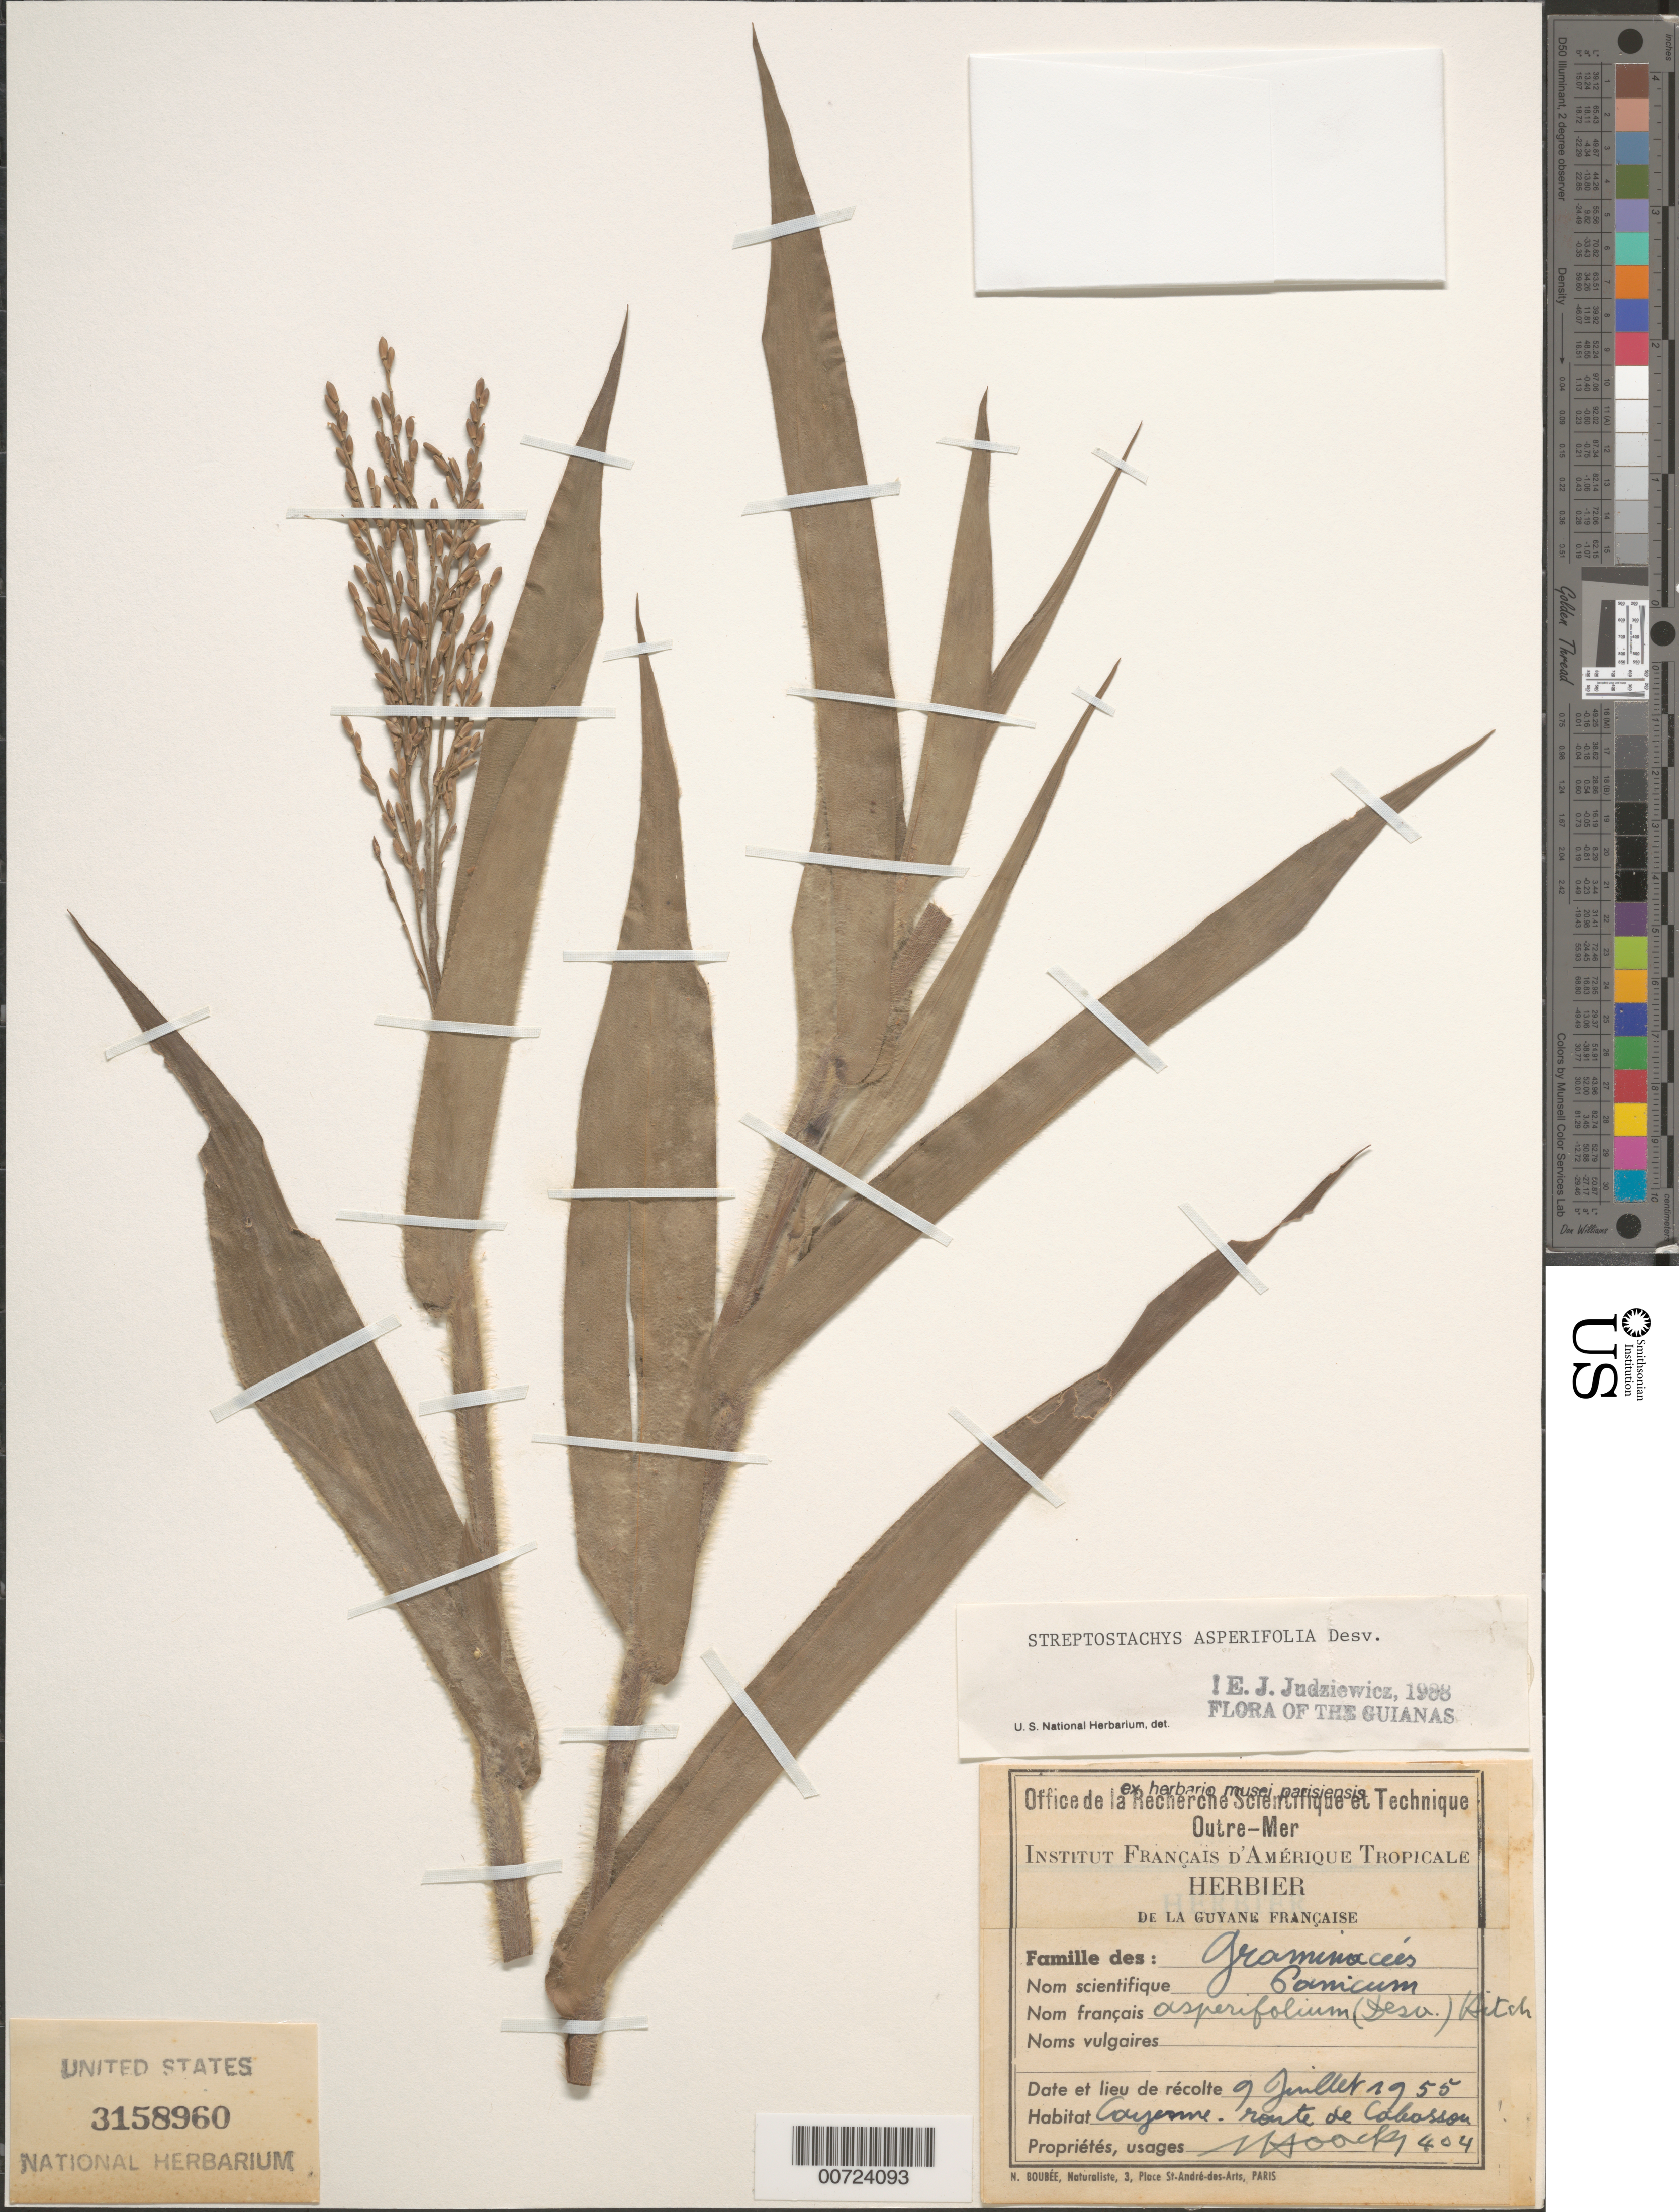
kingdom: Plantae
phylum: Tracheophyta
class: Liliopsida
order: Poales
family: Poaceae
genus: Streptostachys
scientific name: Streptostachys asperifolia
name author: Desv.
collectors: N. Hoock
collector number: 404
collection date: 1955-07-09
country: French Guiana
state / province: Cayenne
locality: The Guianas. Route de Cabosson.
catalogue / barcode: US 3158960